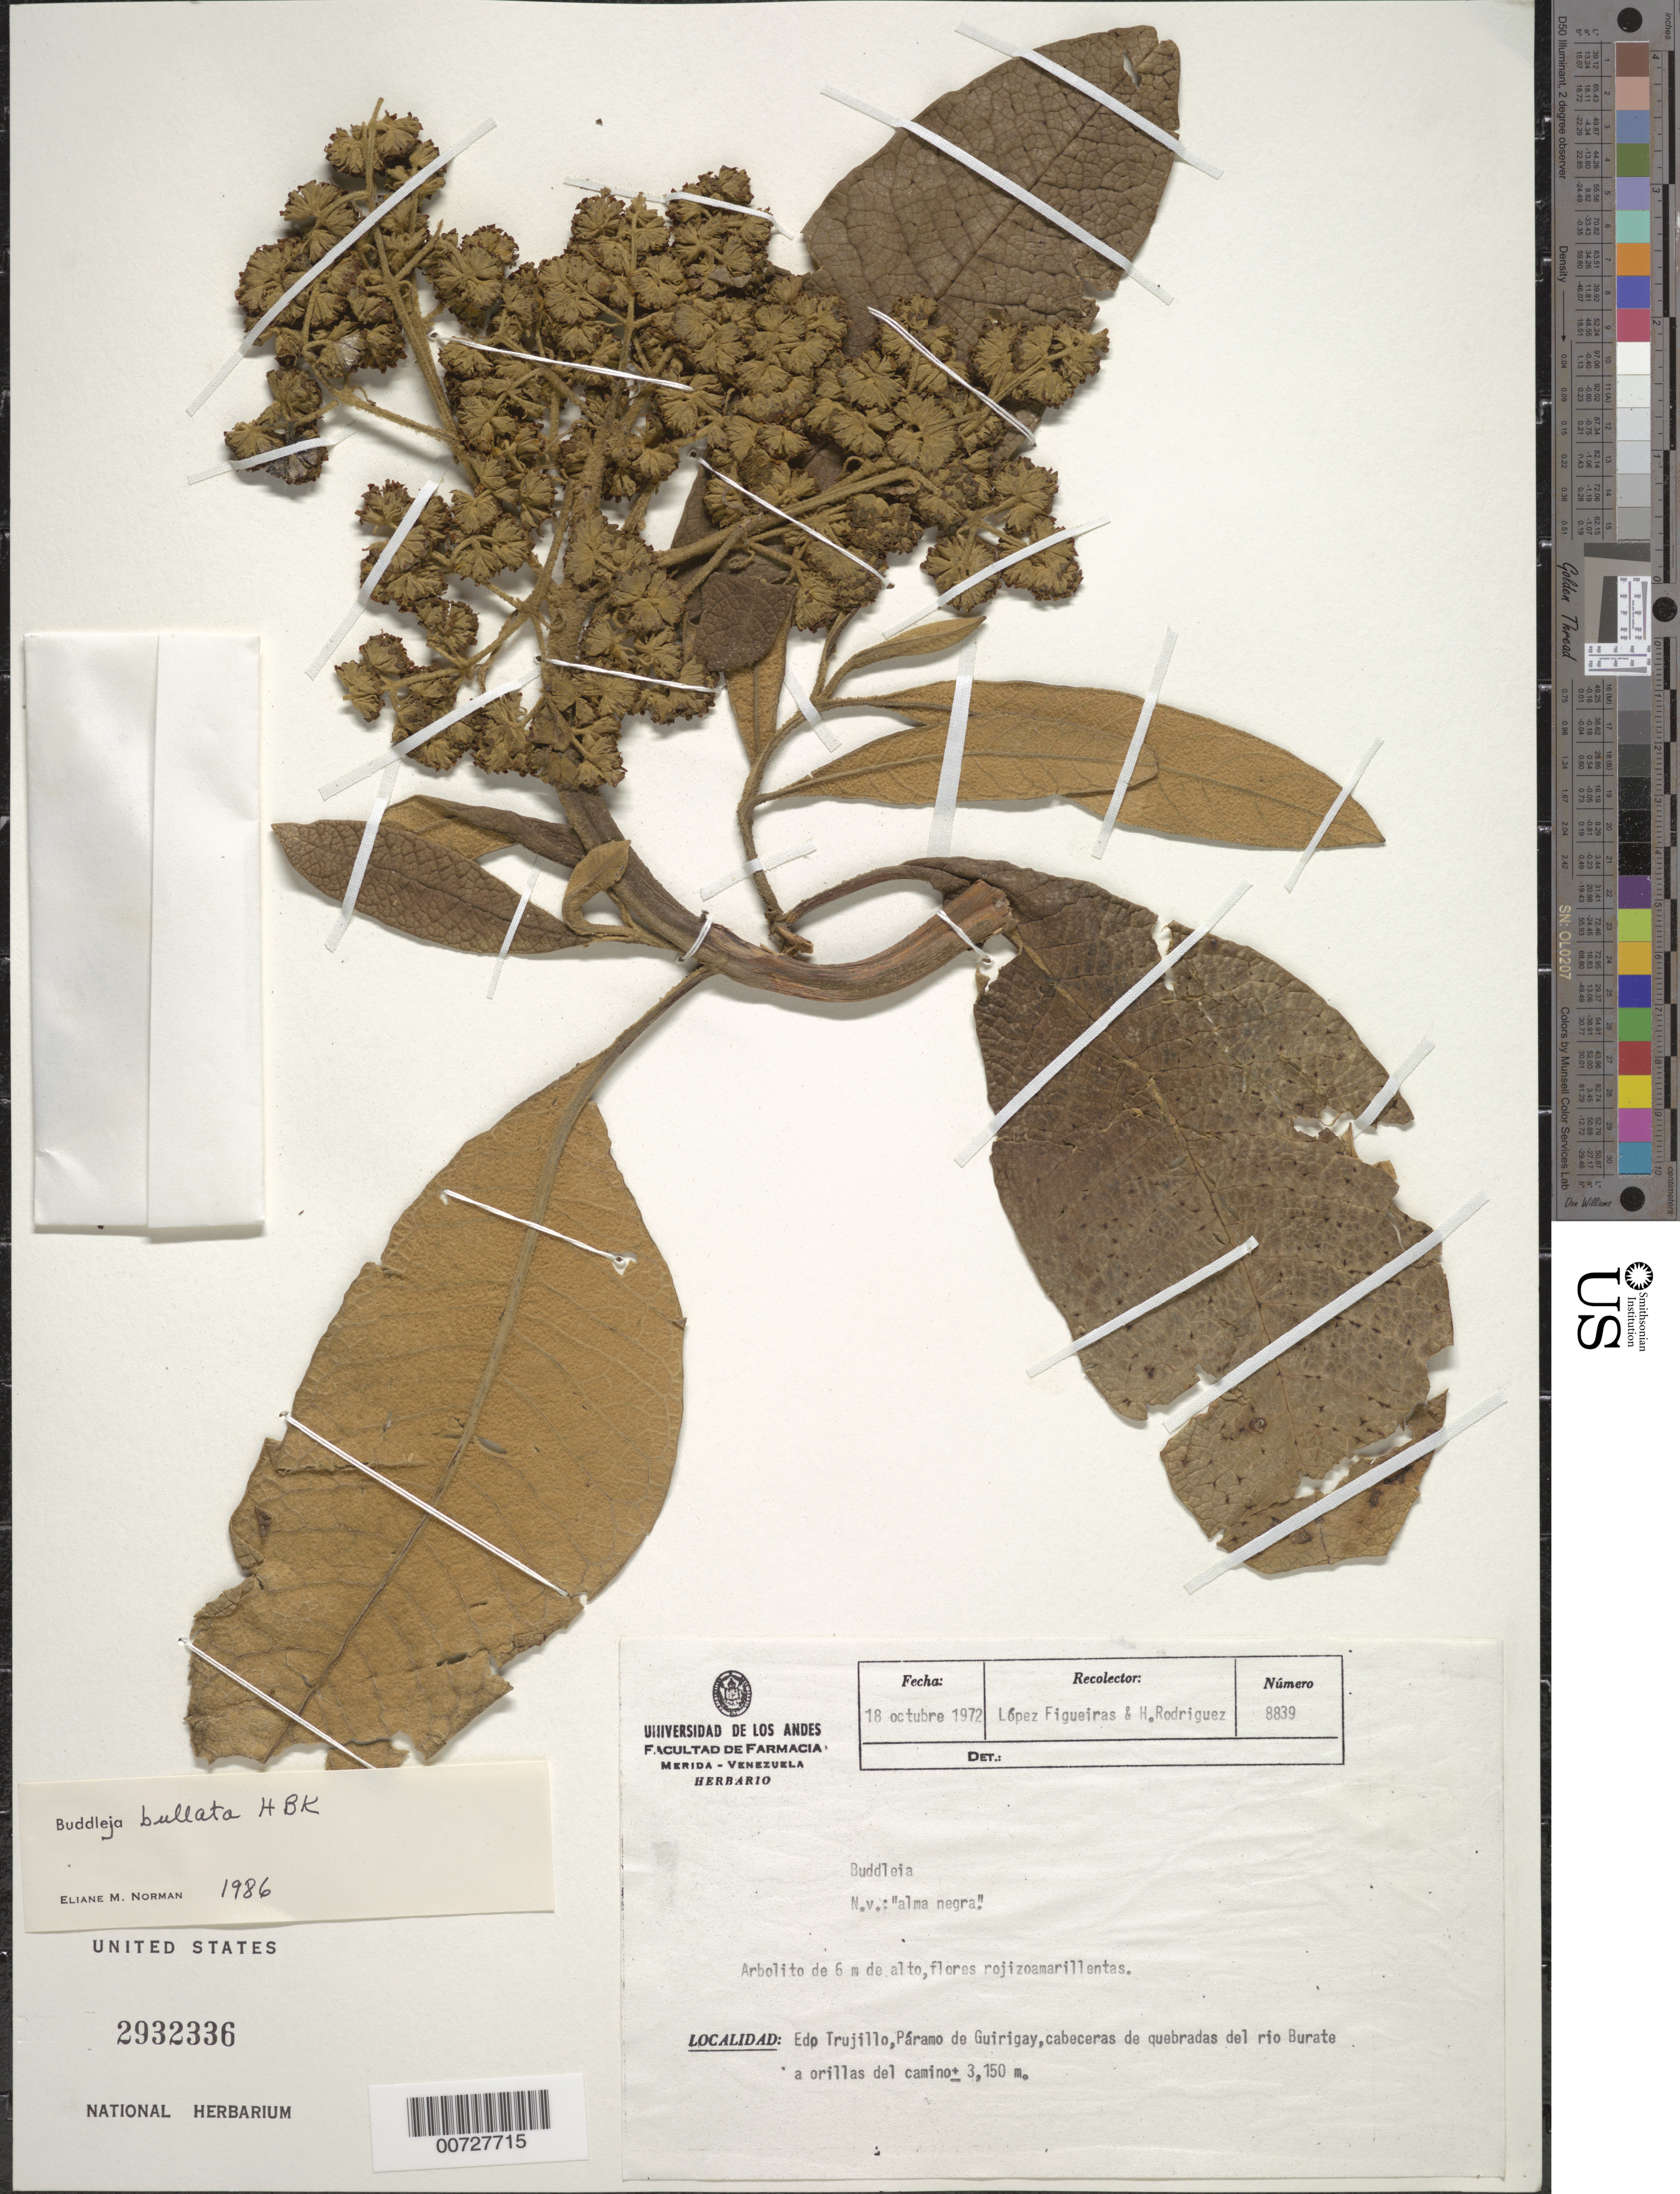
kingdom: Plantae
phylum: Tracheophyta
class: Magnoliopsida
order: Lamiales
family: Scrophulariaceae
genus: Buddleja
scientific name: Buddleja bullata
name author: Kunth in Humb. & et al.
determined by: Norman, E. M.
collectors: M. López Figueiras & H. Rodriguez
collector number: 8839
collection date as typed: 18 Oct 1972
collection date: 1972-10-18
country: Venezuela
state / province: Trujillo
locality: Páramo de Guirigay, cabeceras de quebradas del rio Burate a orillas del camino.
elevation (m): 3150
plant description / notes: Common name: alma negra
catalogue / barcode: US 2932336